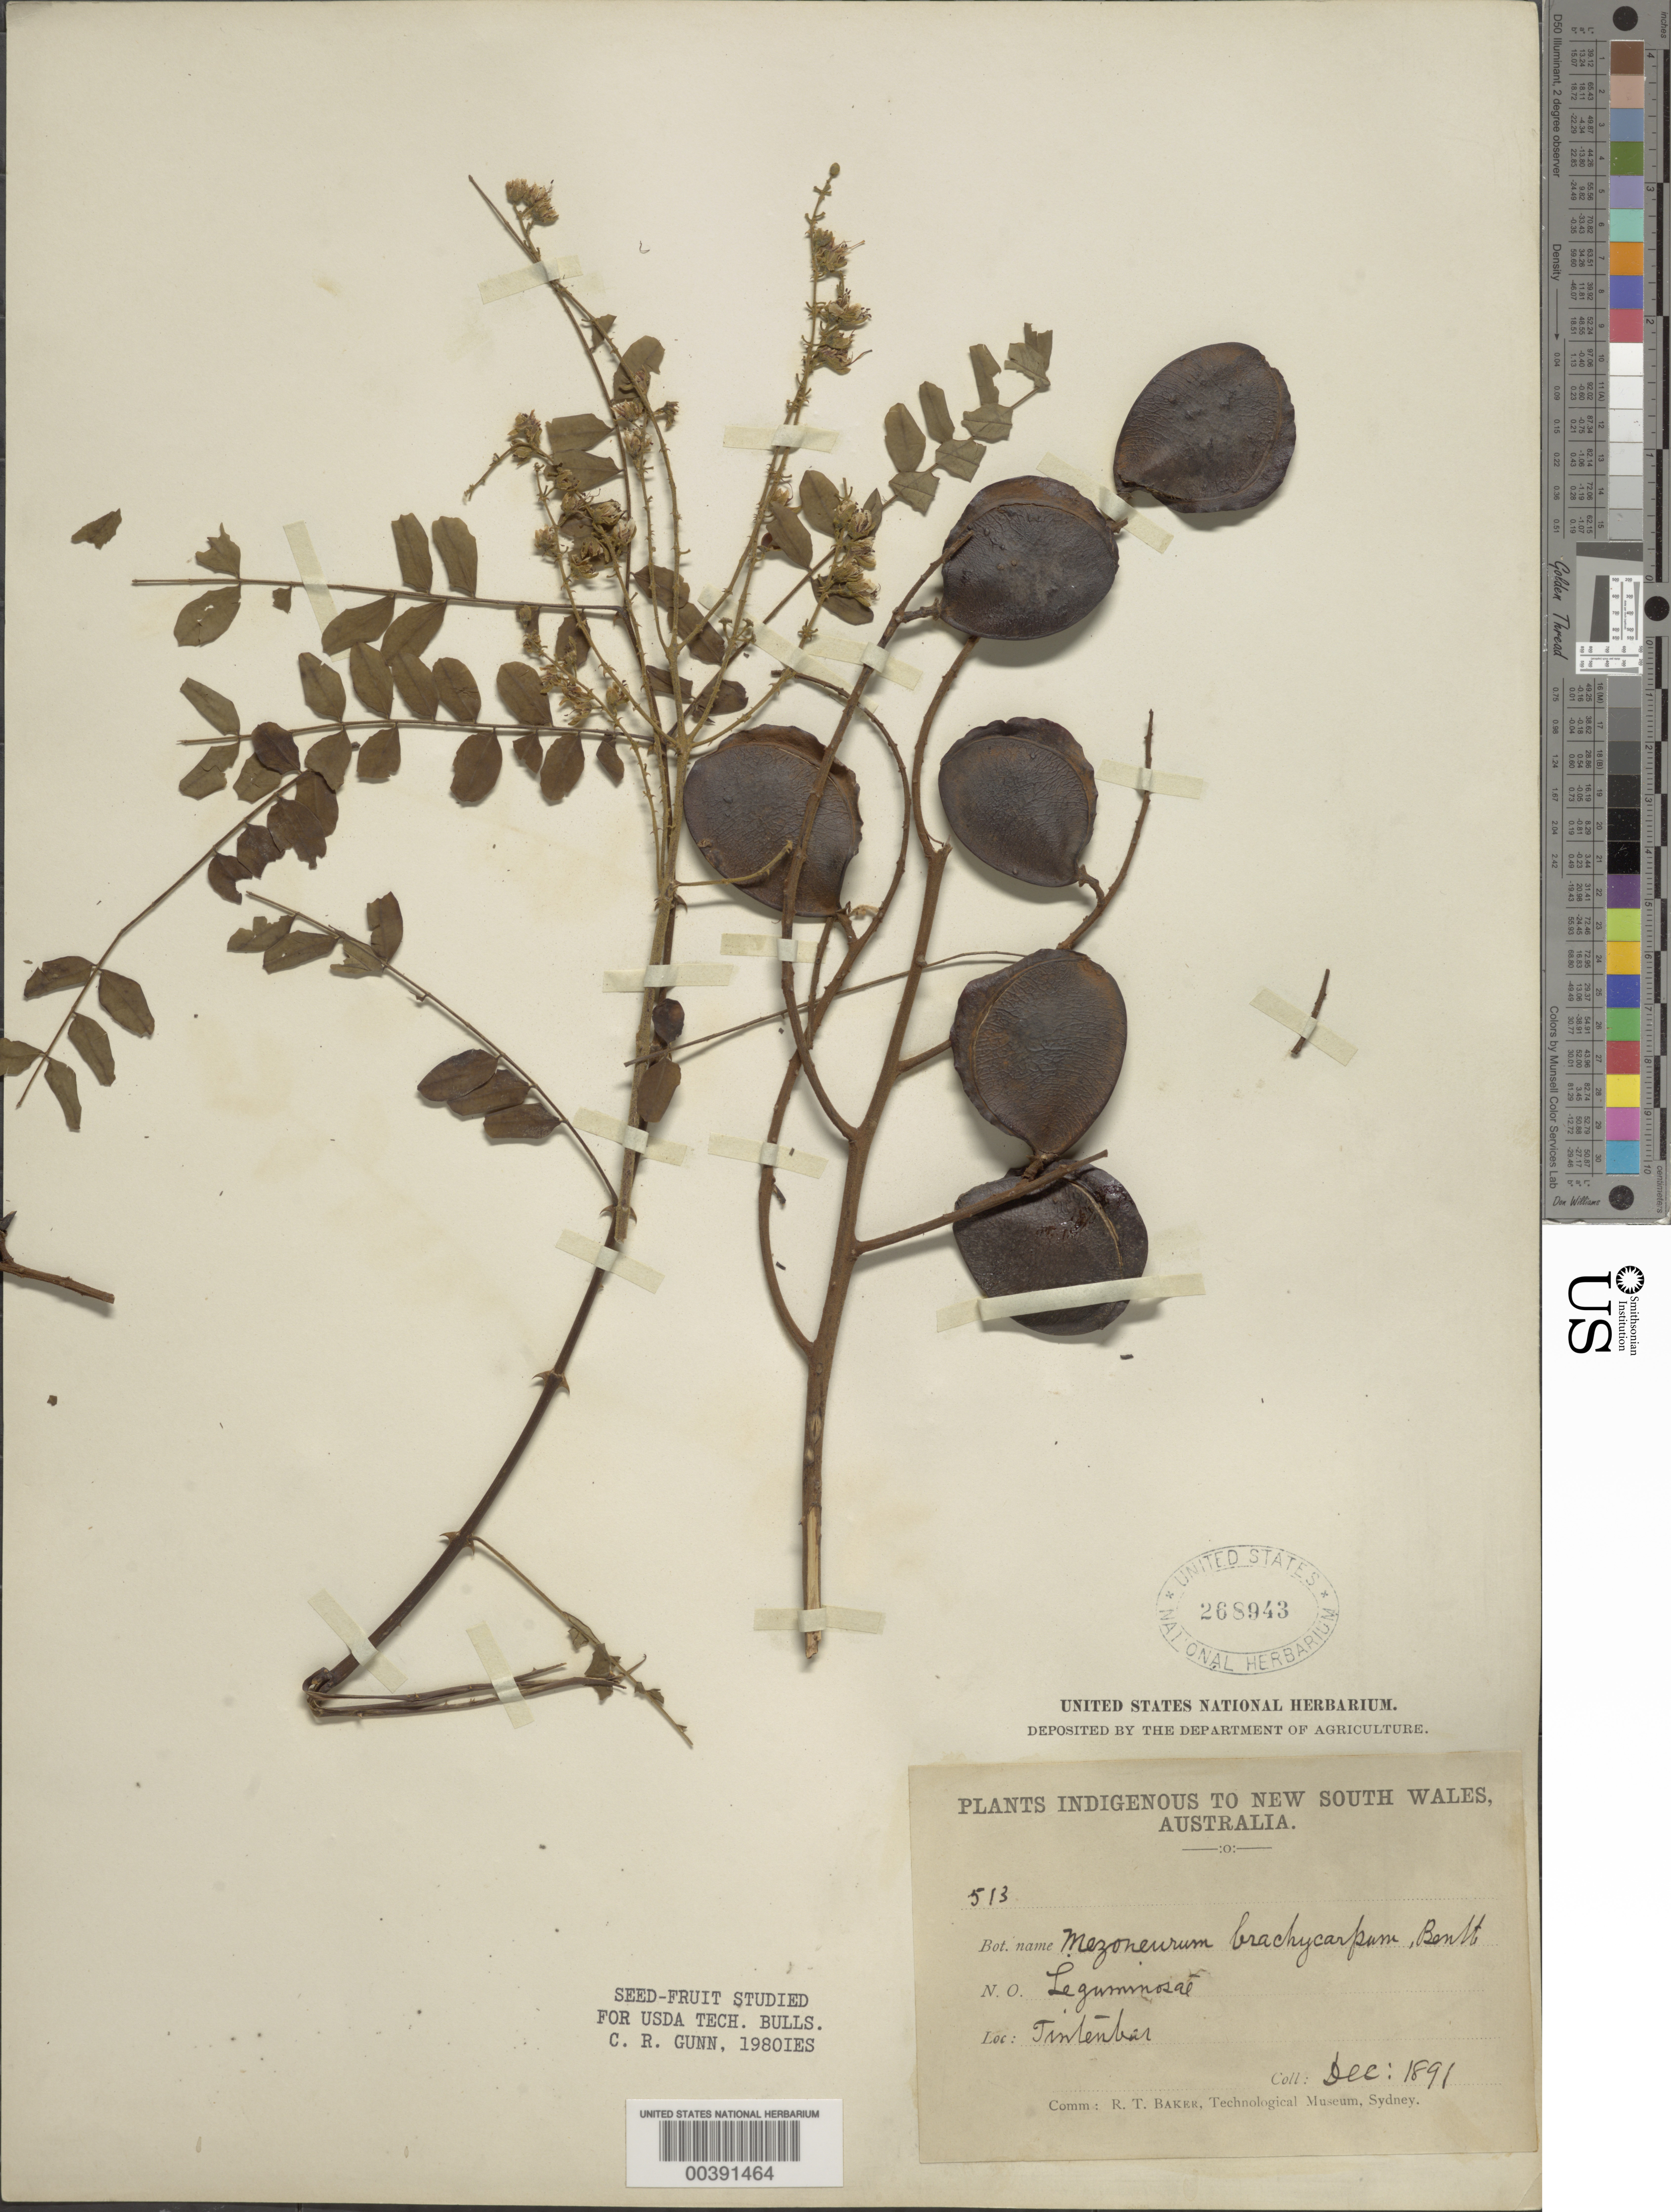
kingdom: Plantae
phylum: Tracheophyta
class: Magnoliopsida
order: Fabales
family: Fabaceae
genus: Mezoneuron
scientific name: Mezoneuron brachycarpum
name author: Benth.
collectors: R. T. Baker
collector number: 513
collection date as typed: Dec 1891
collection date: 1891-12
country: Australia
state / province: New South Wales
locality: Tintenber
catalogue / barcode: US 268943